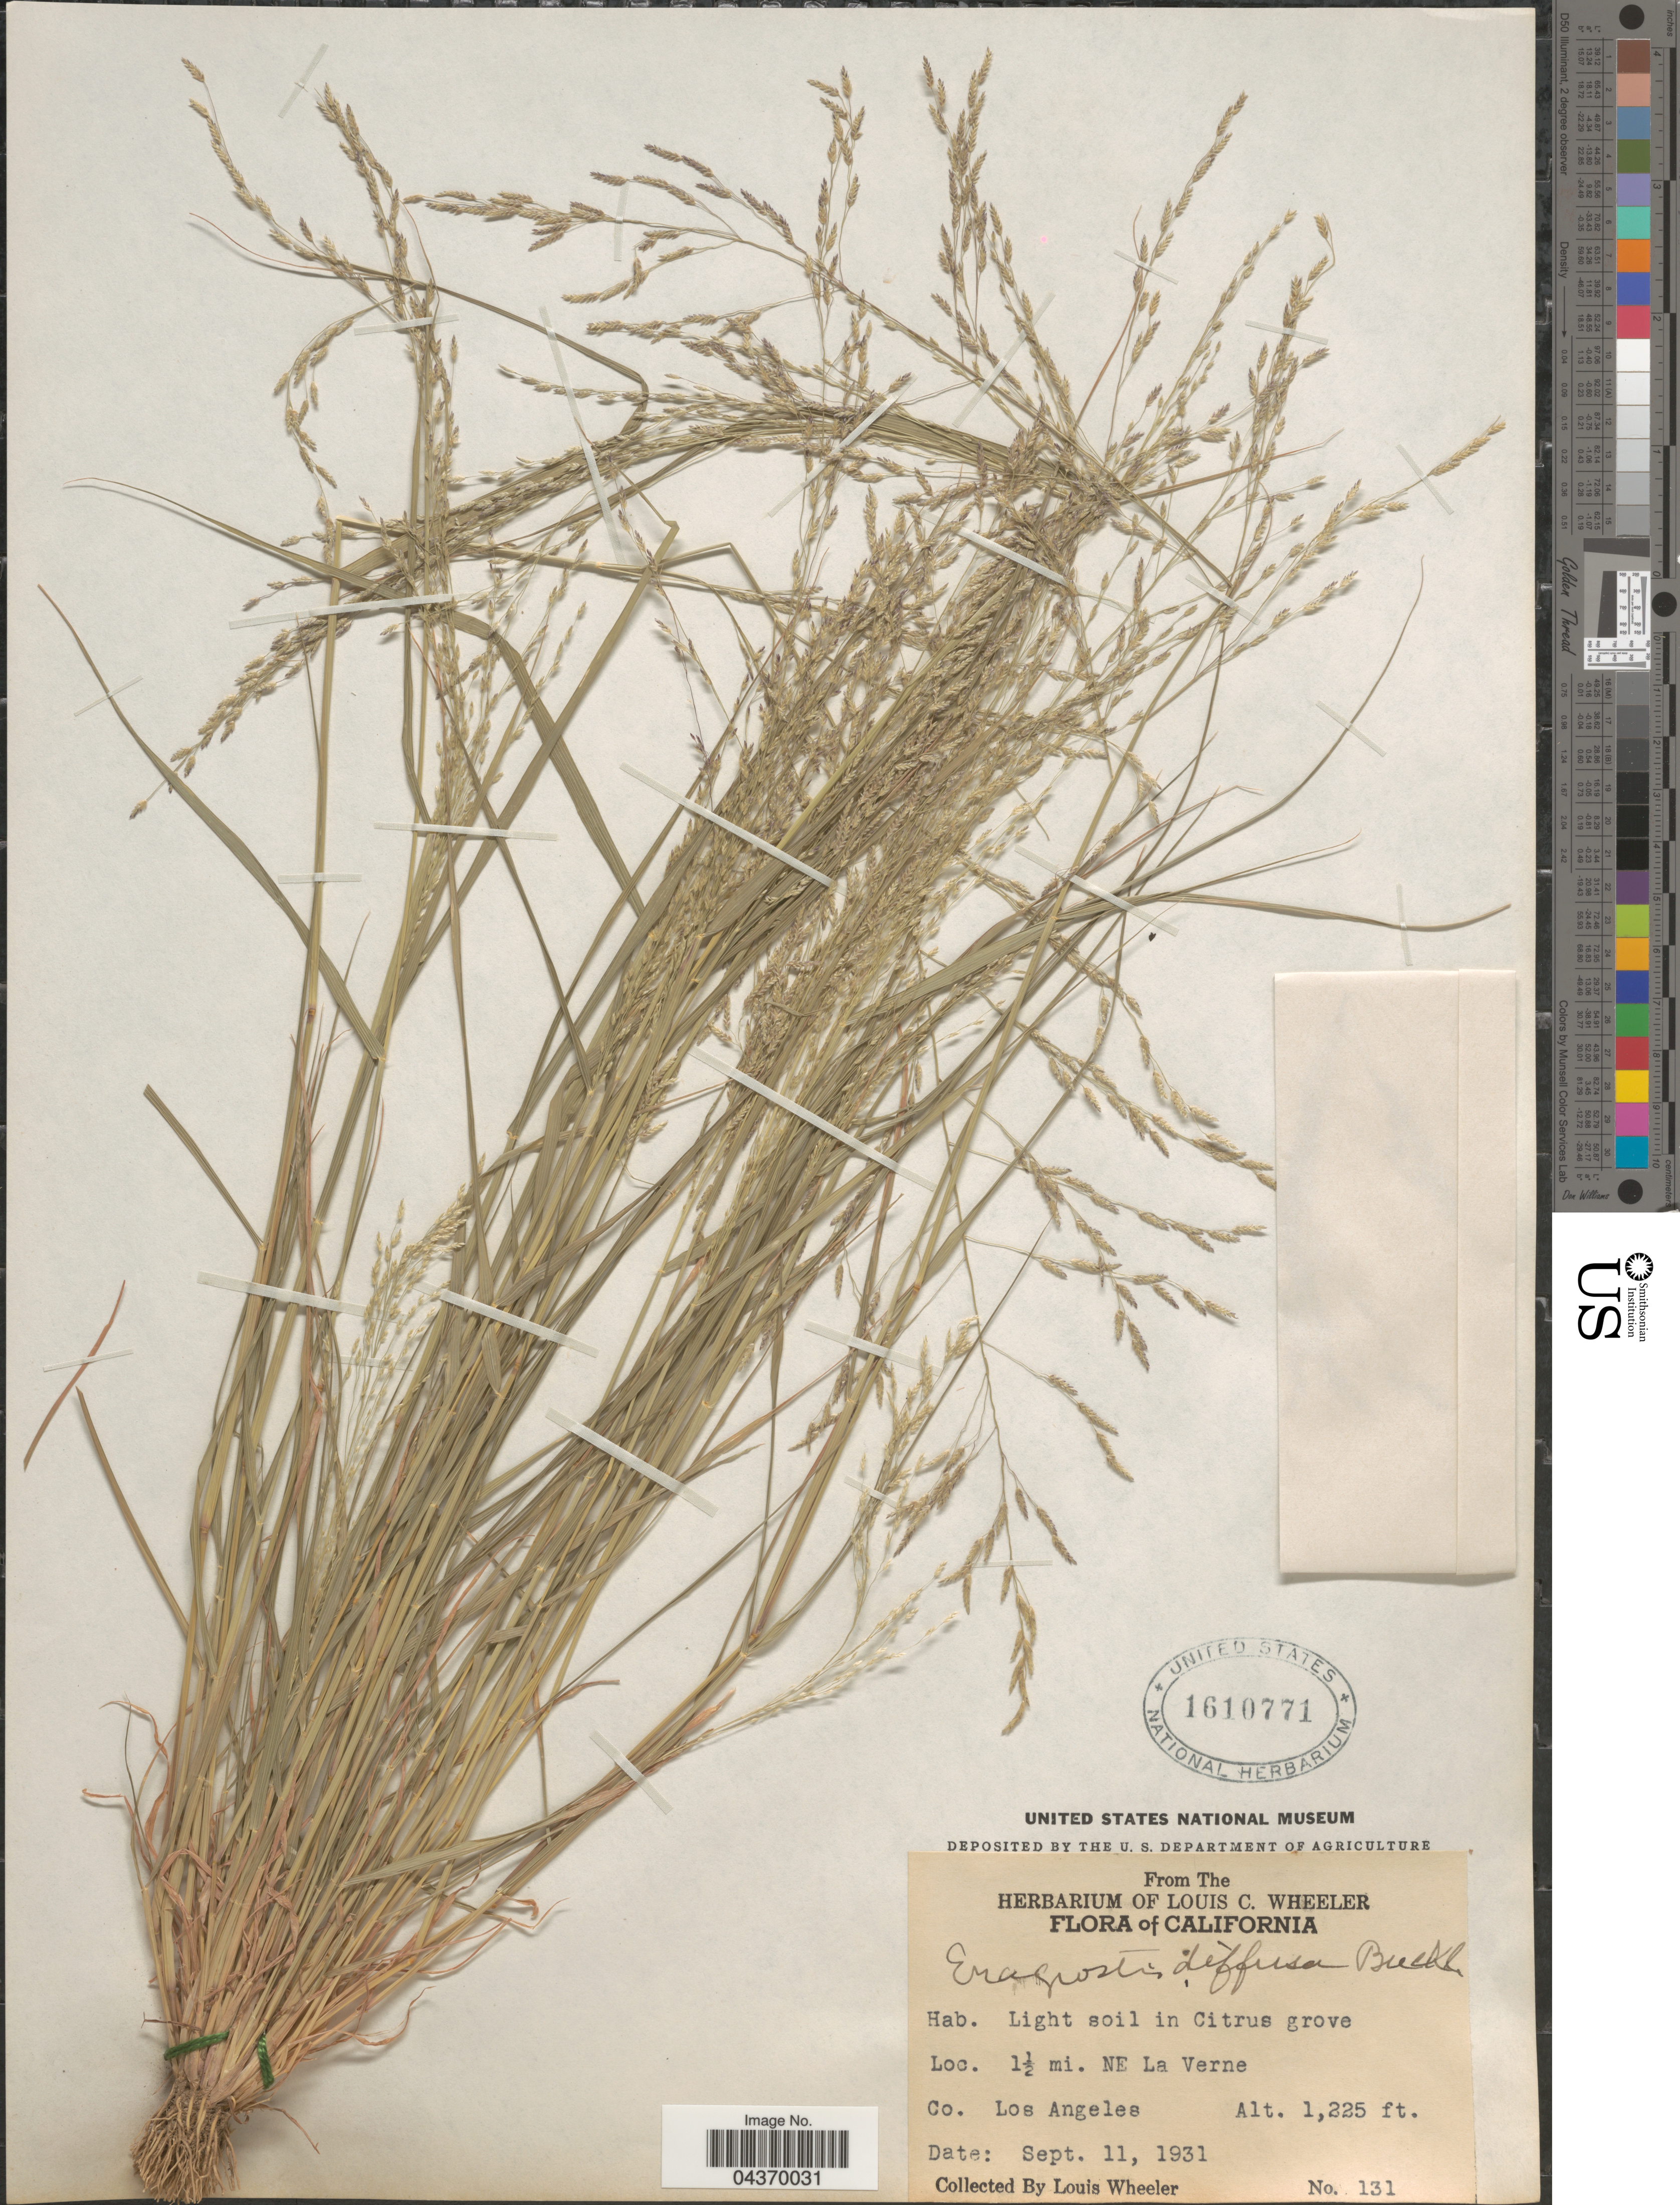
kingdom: Plantae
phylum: Tracheophyta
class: Liliopsida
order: Poales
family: Poaceae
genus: Eragrostis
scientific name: Eragrostis pectinacea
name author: (Michx.) Nees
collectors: L. C. Wheeler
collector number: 131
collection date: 1931-09-11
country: United States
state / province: California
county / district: Los Angeles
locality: In Citrus grove. 1½ mi. NE La Verne. Co. Los Angeles.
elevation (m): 373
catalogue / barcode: US 1610771